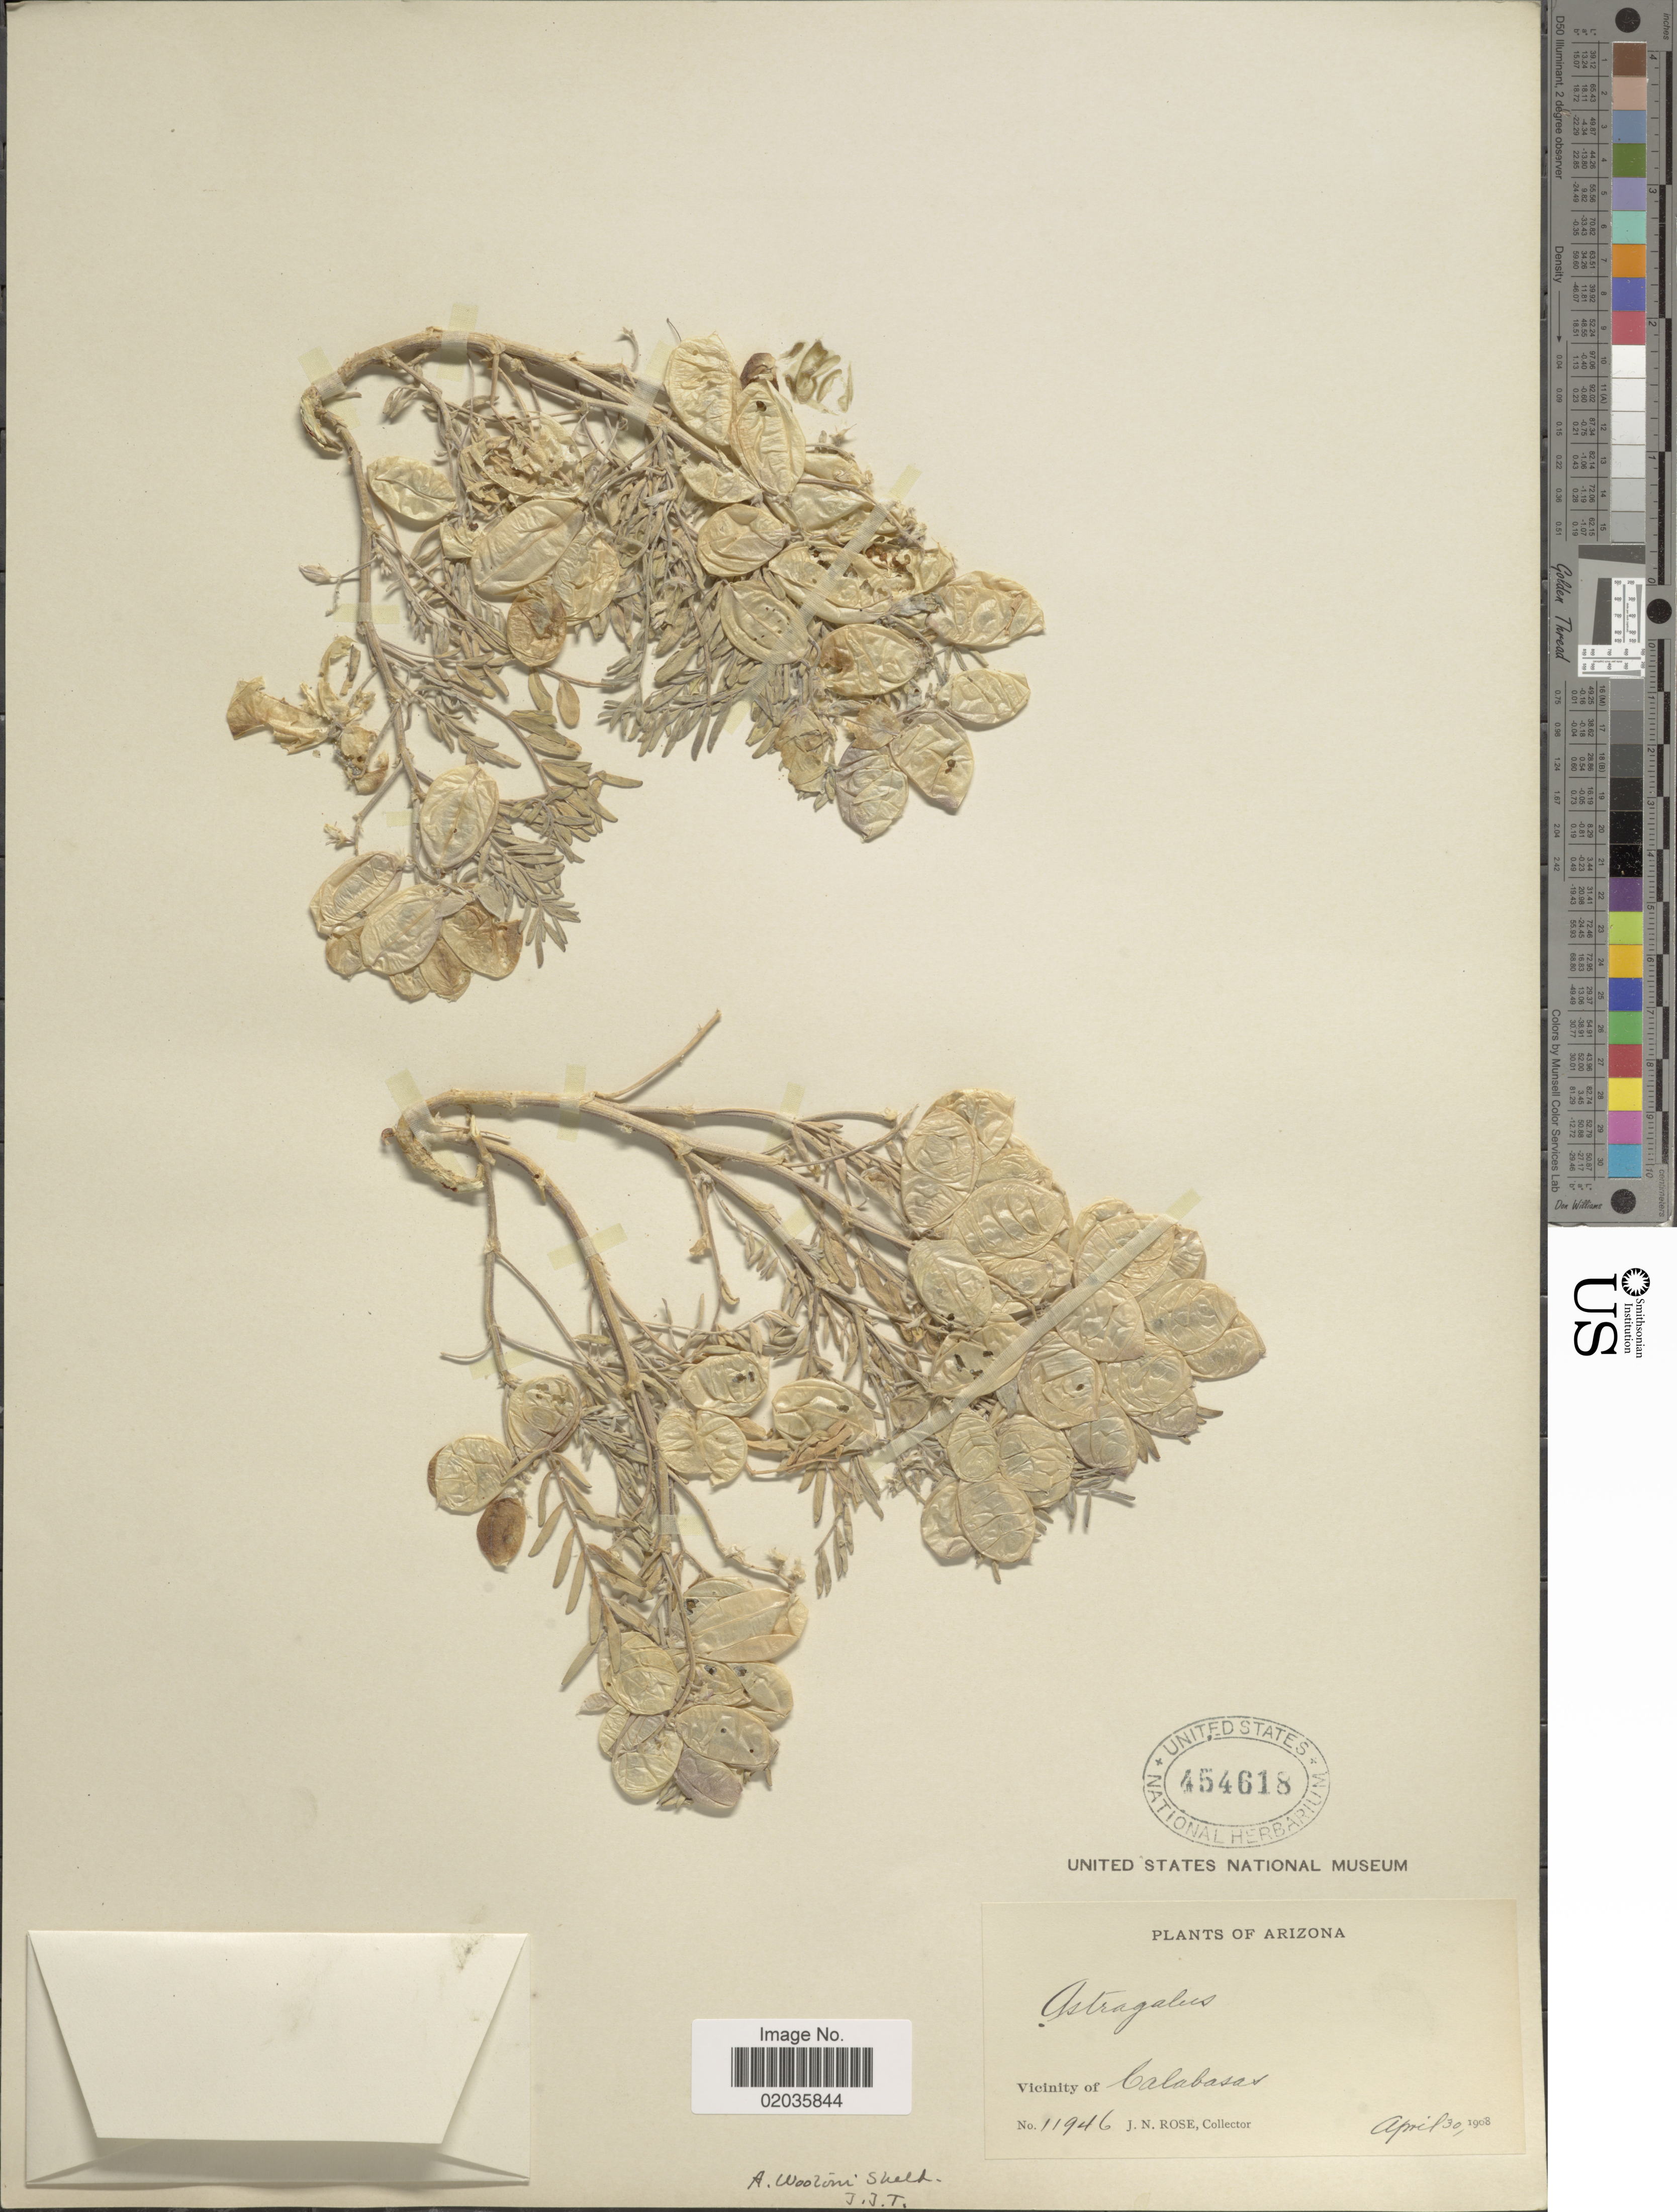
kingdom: Plantae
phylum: Tracheophyta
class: Magnoliopsida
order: Fabales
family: Fabaceae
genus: Astragalus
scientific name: Astragalus wootonii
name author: E. Sheld.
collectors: J. N. Rose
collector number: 11946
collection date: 1908-04-30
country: United States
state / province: Arizona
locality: Vicinity of Calabasas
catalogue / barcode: US 454618